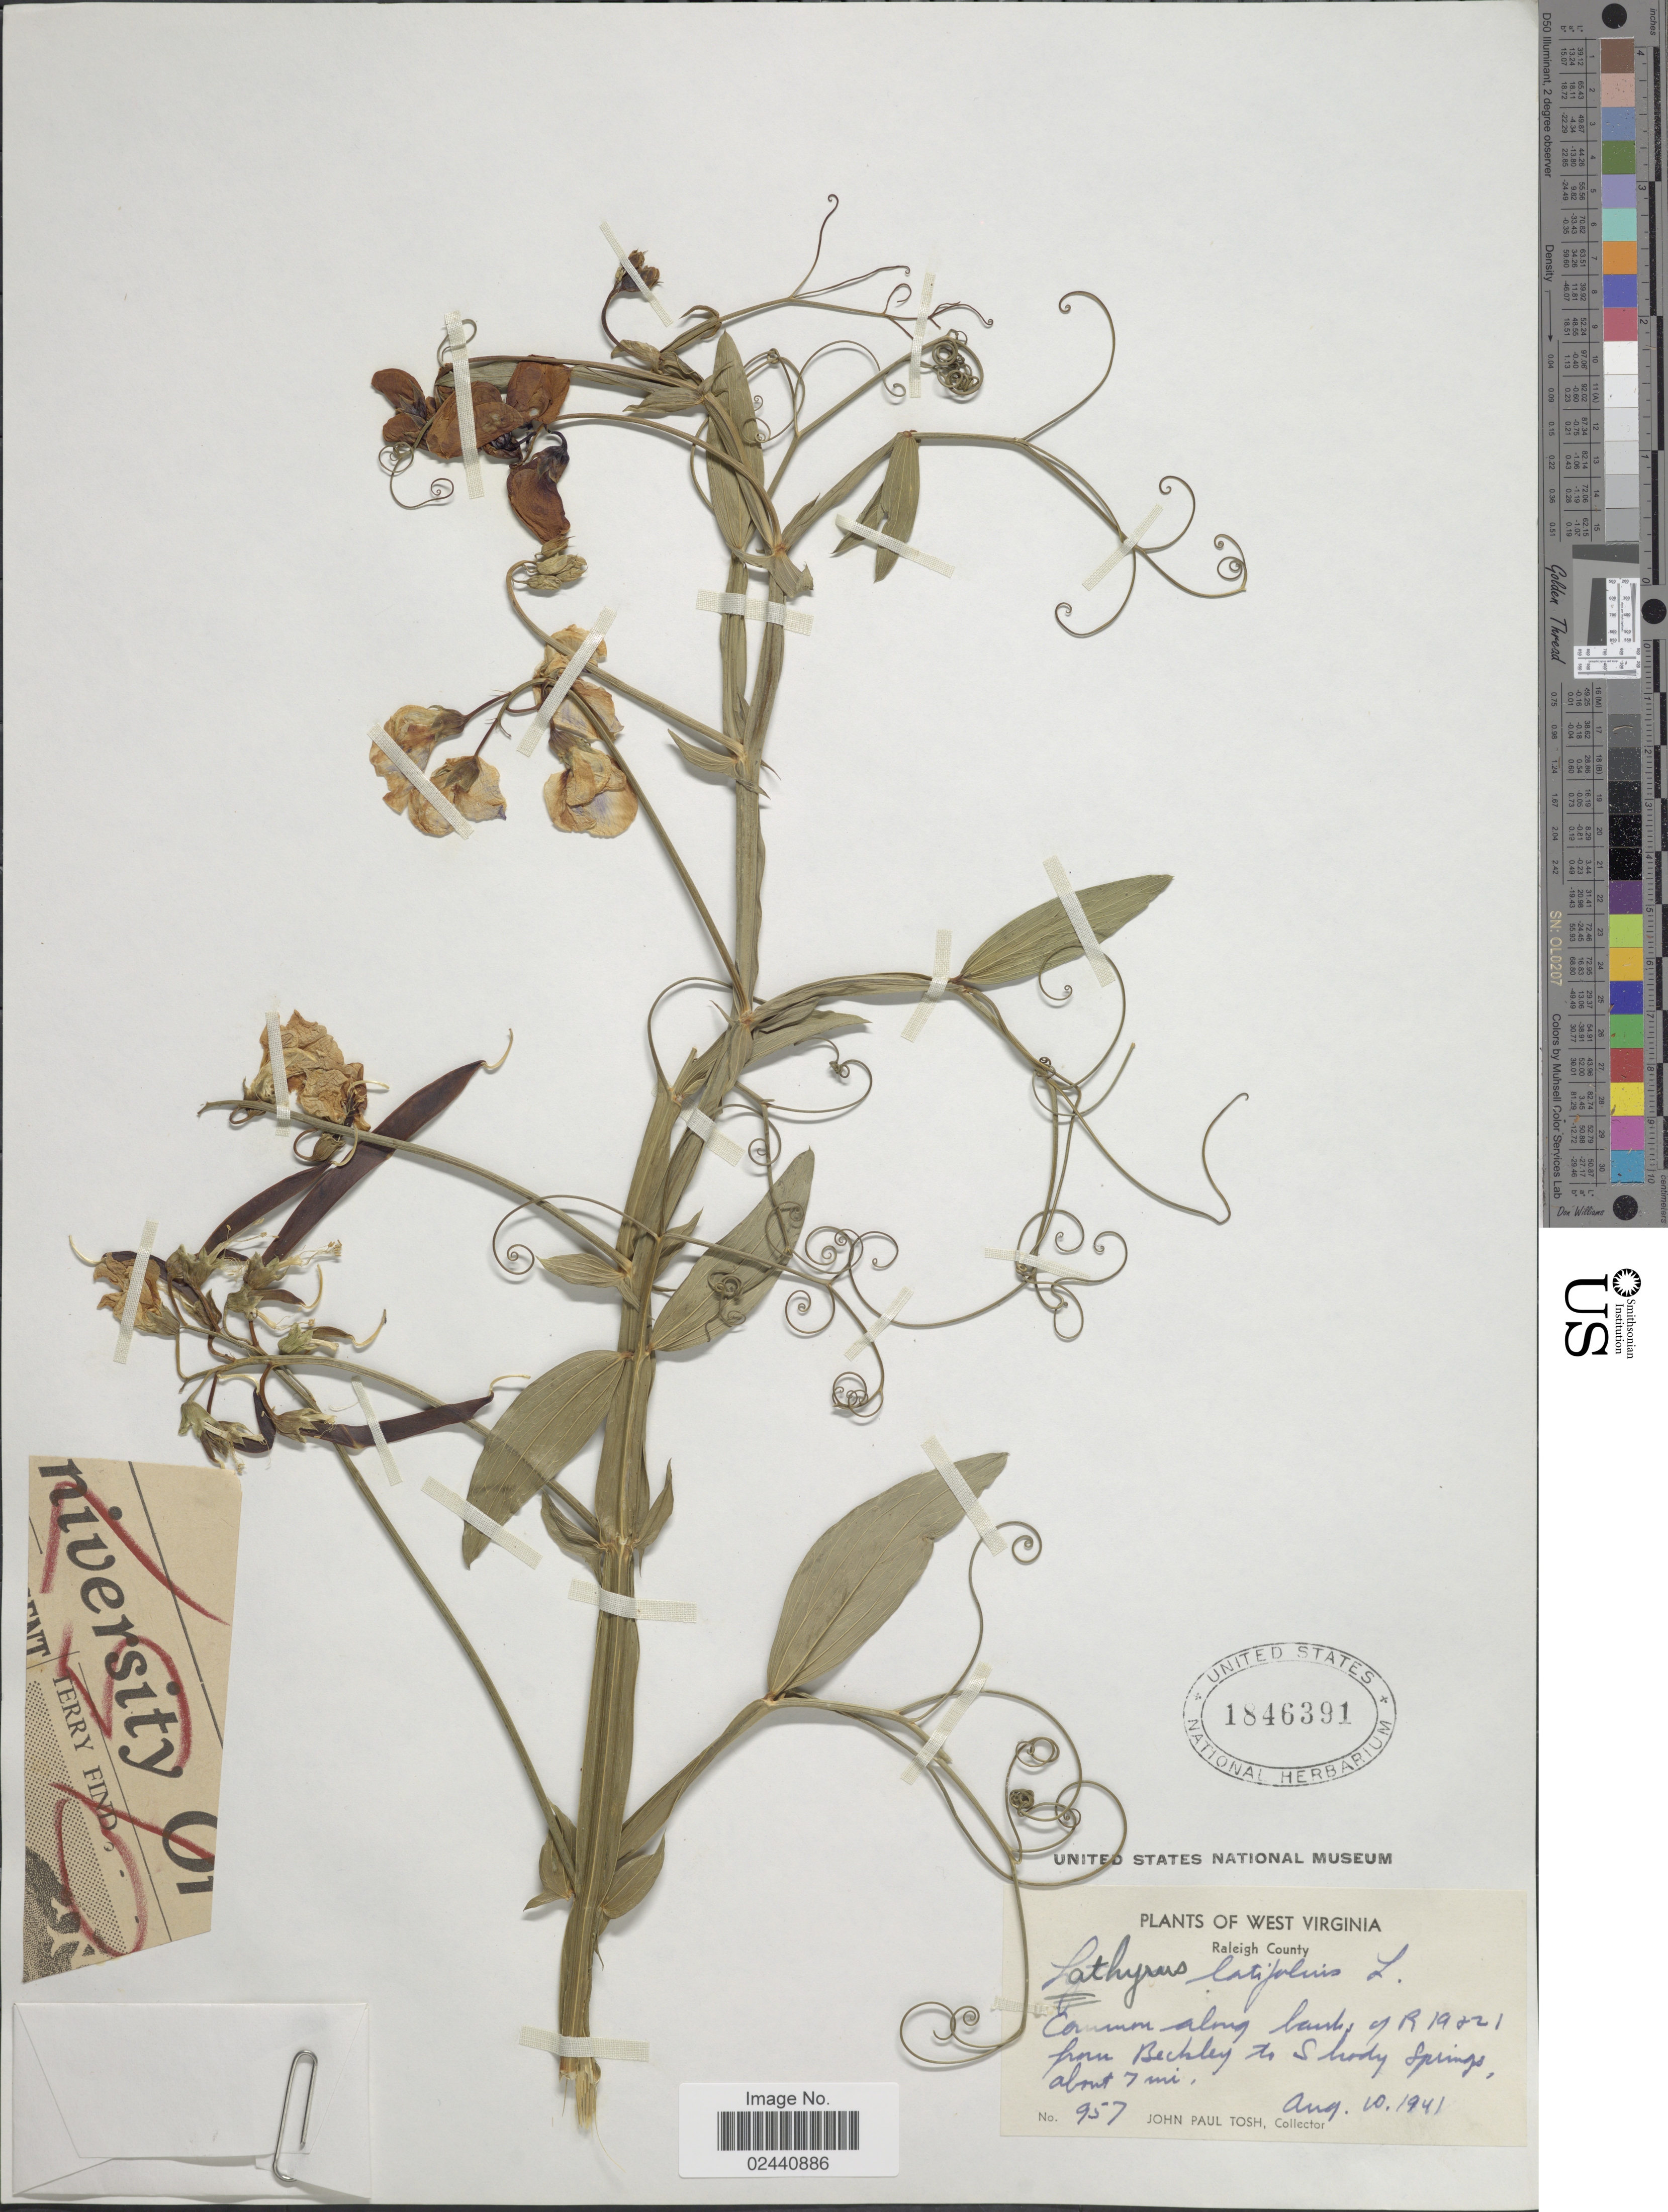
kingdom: Plantae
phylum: Tracheophyta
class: Magnoliopsida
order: Fabales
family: Fabaceae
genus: Lathyrus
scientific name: Lathyrus latifolius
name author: L.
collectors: J. Tosh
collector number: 957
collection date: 1941-08-10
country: United States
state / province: West Virginia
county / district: Raleigh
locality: Raleigh County, along bank of R 19 & 21 from Beckley to Shady Springs, about 7 mi.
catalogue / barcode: US 1846391